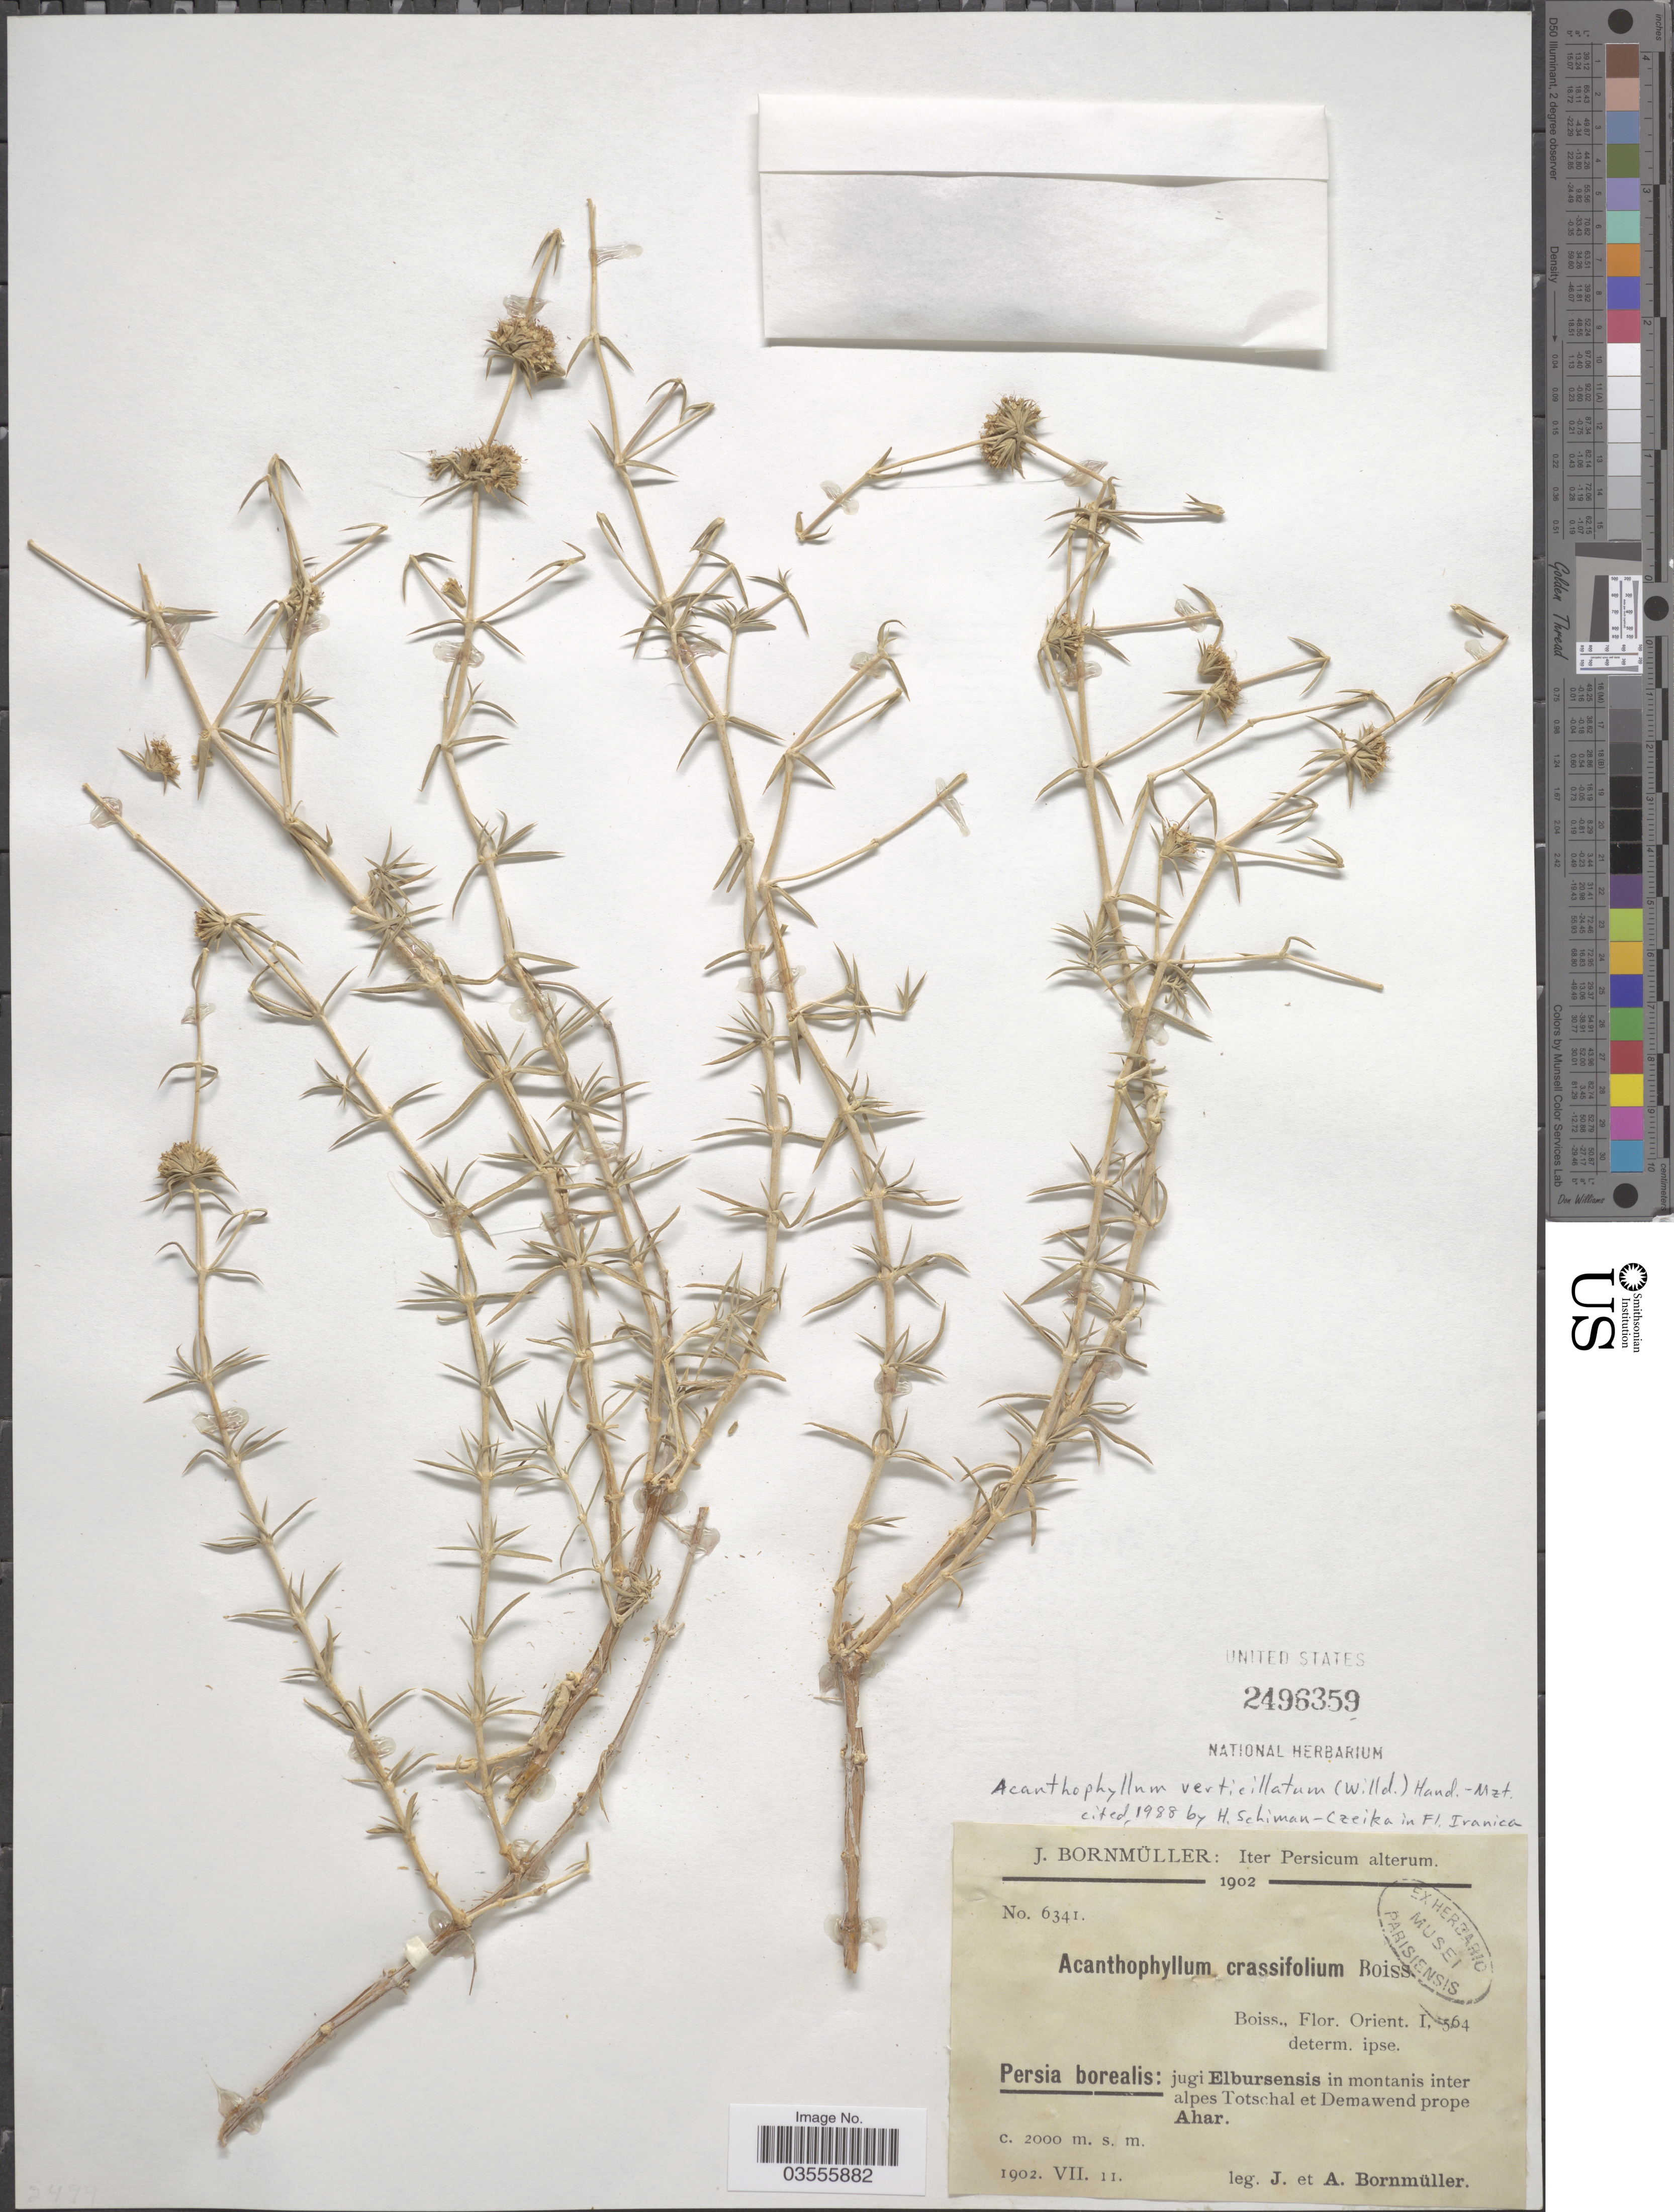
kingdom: Plantae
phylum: Tracheophyta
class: Magnoliopsida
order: Caryophyllales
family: Caryophyllaceae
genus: Acanthophyllum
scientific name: Acanthophyllum verticillatum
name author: C.A. Mey.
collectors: J. Bornmüller & A. Bornmüller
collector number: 6341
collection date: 1902-07-11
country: Iran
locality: Iter Persicum alterum. Persia borealis: jugi Elbursensis in montanis inter alpes Totschal et Demawend prope Ahar.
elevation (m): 2000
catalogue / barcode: US 2496359